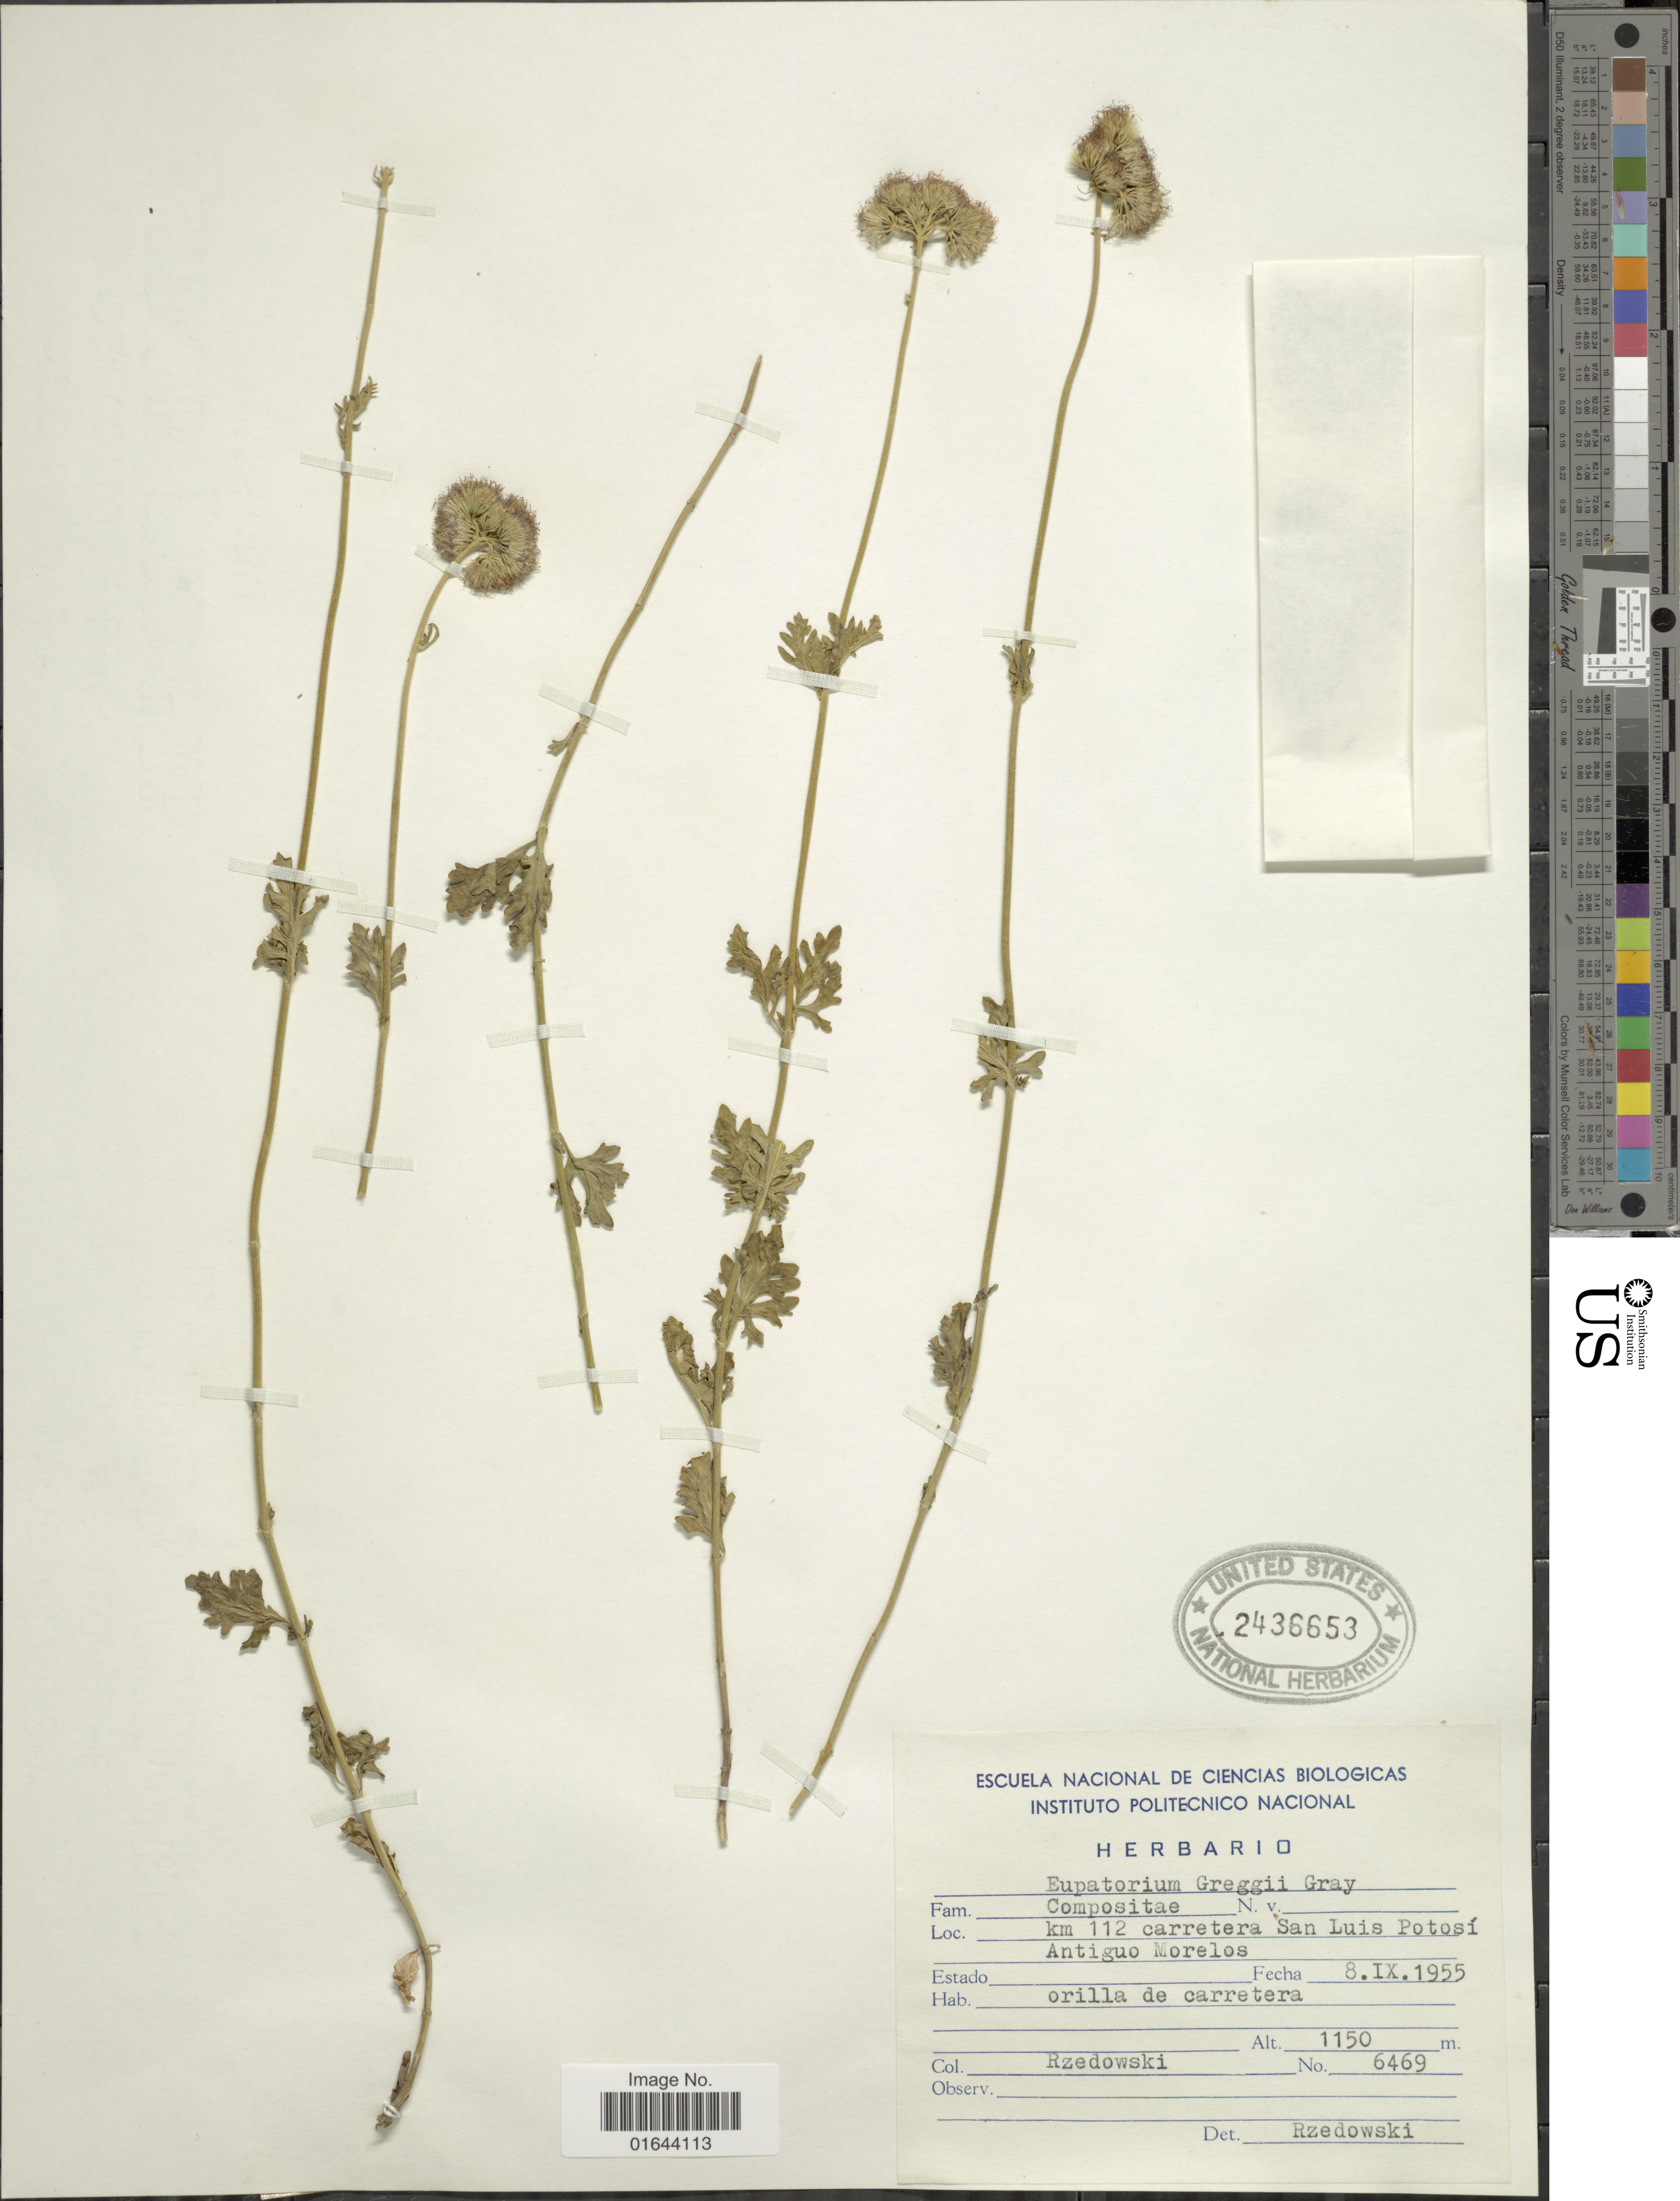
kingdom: Plantae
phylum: Tracheophyta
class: Magnoliopsida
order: Asterales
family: Asteraceae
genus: Conoclinium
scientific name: Conoclinium greggii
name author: (A. Gray) Small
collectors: Rzedowski, --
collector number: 6469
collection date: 1955-09-08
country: Mexico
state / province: Morelos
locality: Km 112. carretera San Luis Potosi Antiguo Morelos.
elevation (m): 1150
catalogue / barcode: US 2436653